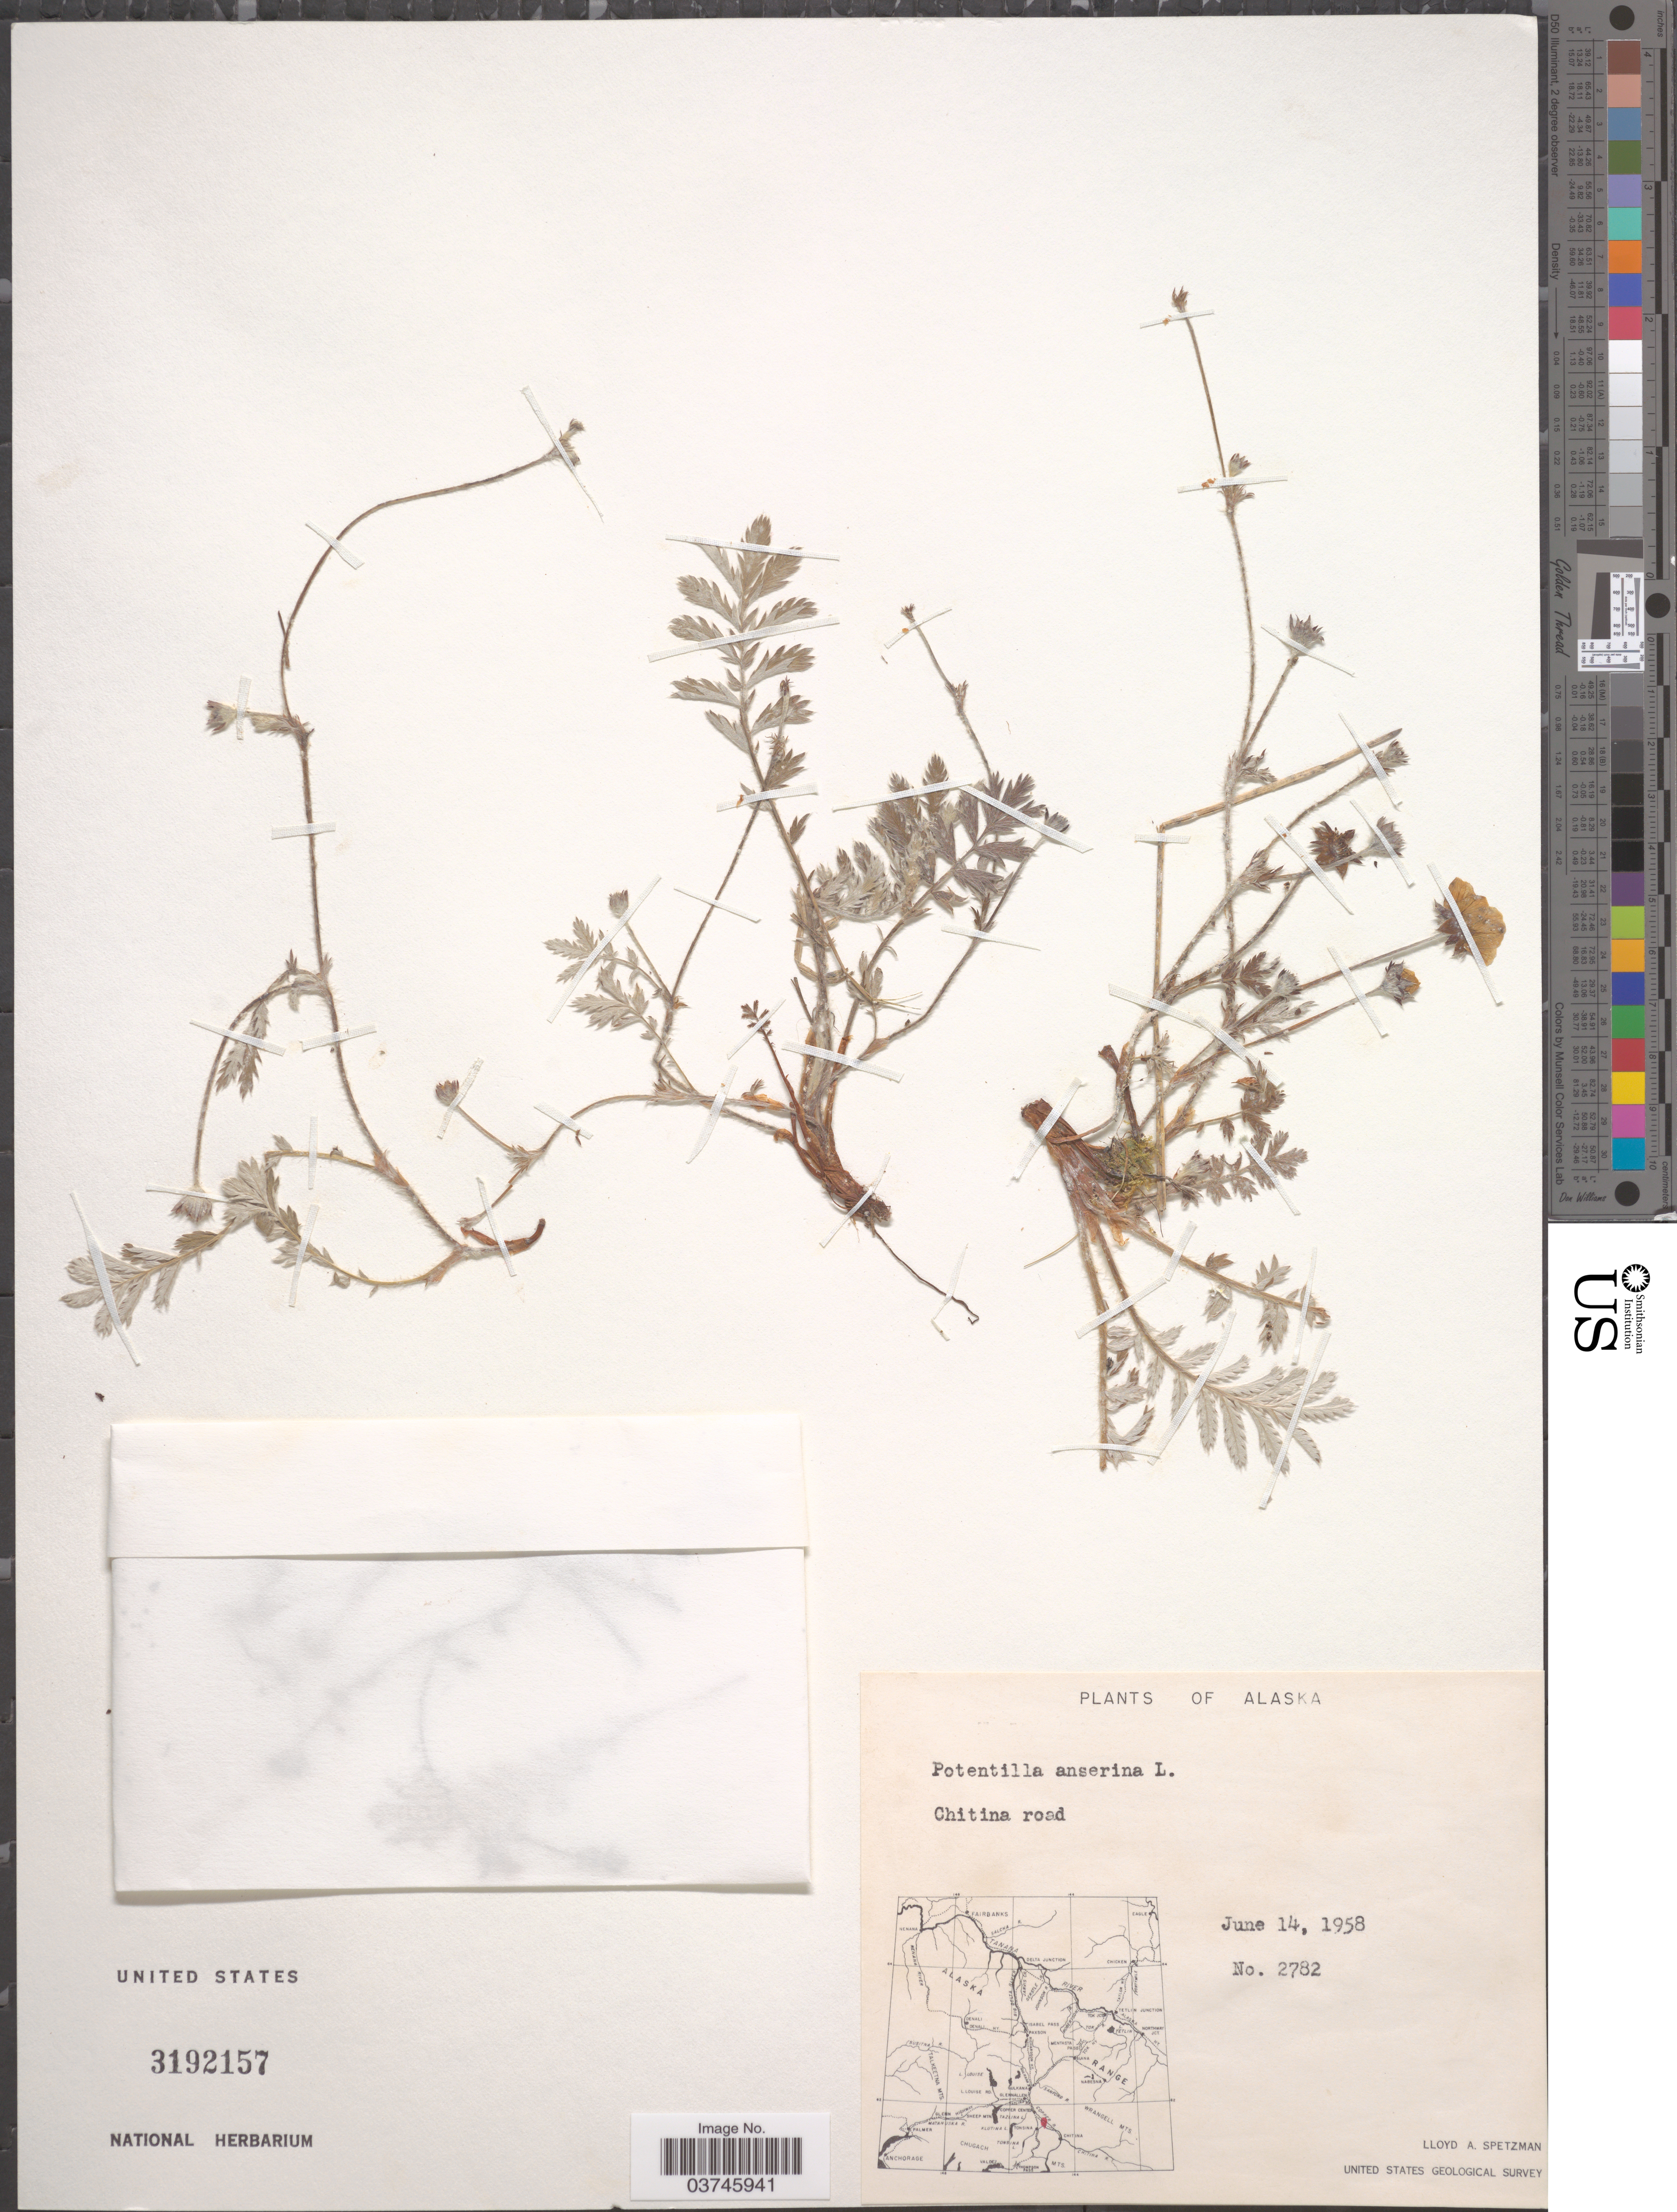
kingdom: Plantae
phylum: Tracheophyta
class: Magnoliopsida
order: Rosales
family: Rosaceae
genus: Argentina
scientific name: Argentina anserina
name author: (L.) Rydb.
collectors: L. Spetzman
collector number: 2782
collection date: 1958-06-14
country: United States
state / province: Alaska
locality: Chitina road.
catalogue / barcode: US 3192157